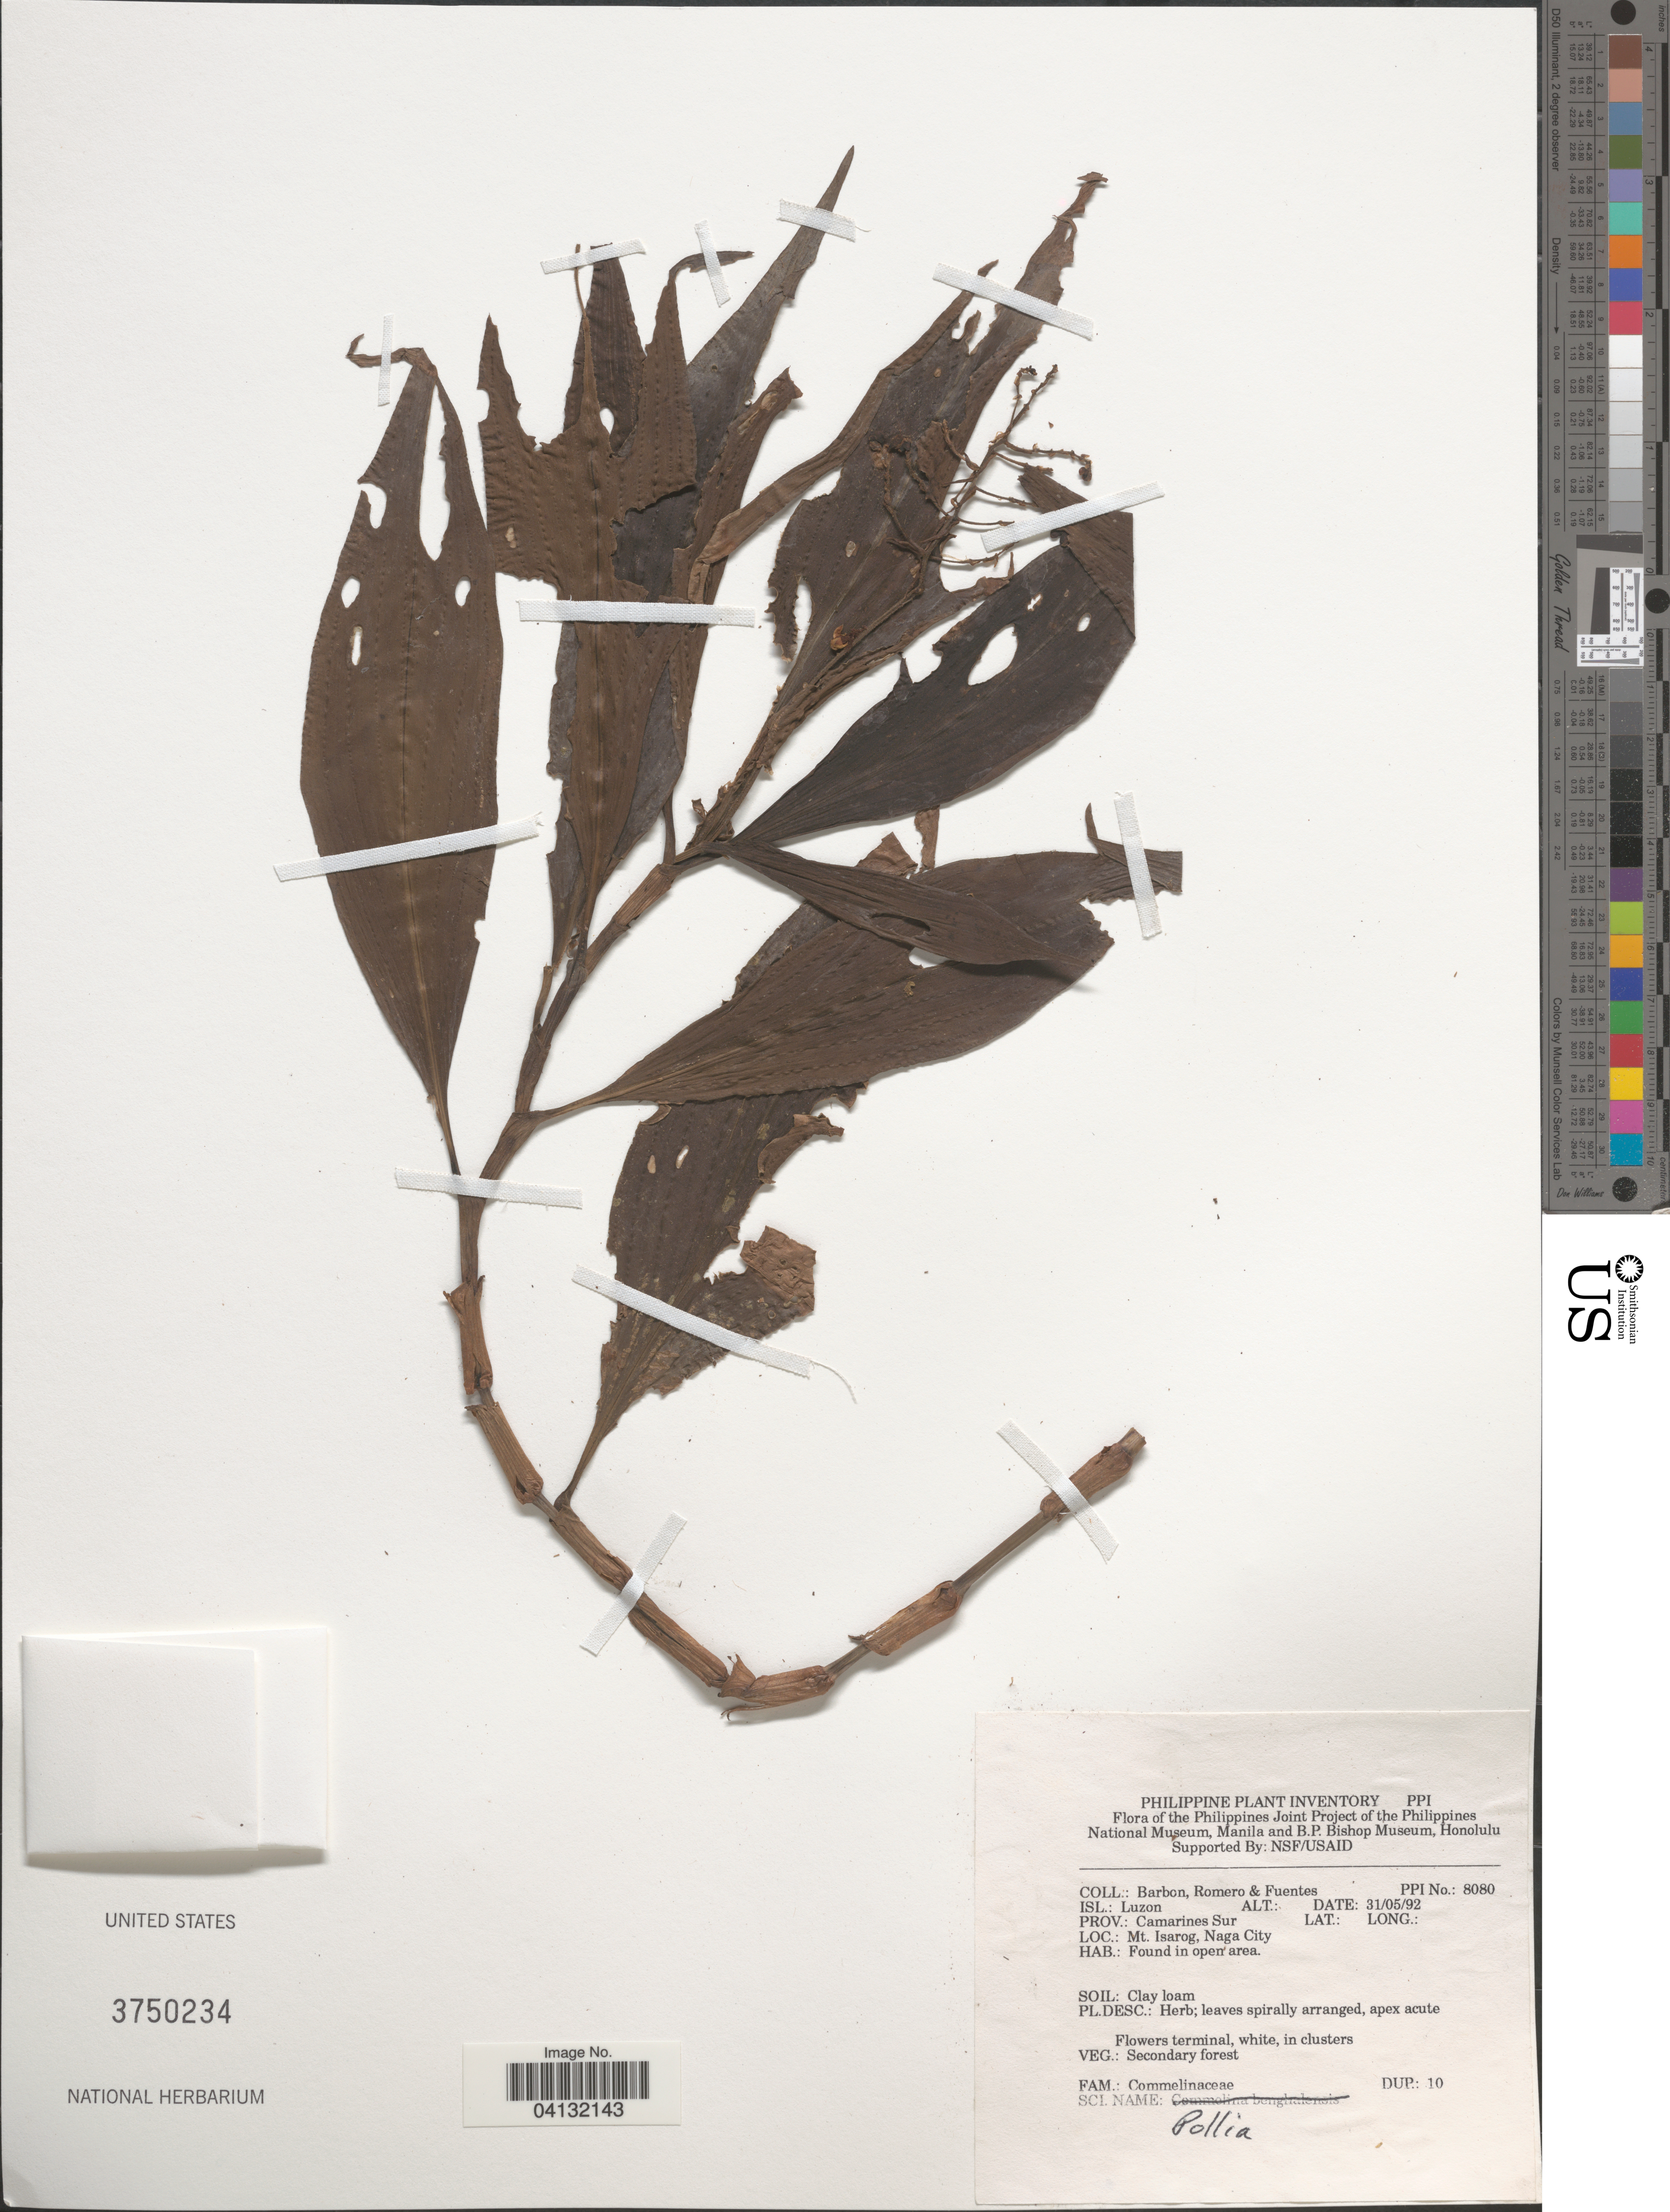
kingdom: Plantae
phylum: Tracheophyta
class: Liliopsida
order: Commelinales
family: Commelinaceae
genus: Pollia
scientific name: Pollia sp.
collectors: Barbon, -. Romero & -. Fuentes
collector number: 8080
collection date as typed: Transcribed d/m/y: 31/5/92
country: Philippines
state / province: Bicol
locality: Isl.: Luzon. Prov.: Camarines Sur. Mt. Isarog, Naga City.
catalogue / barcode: US 3750234